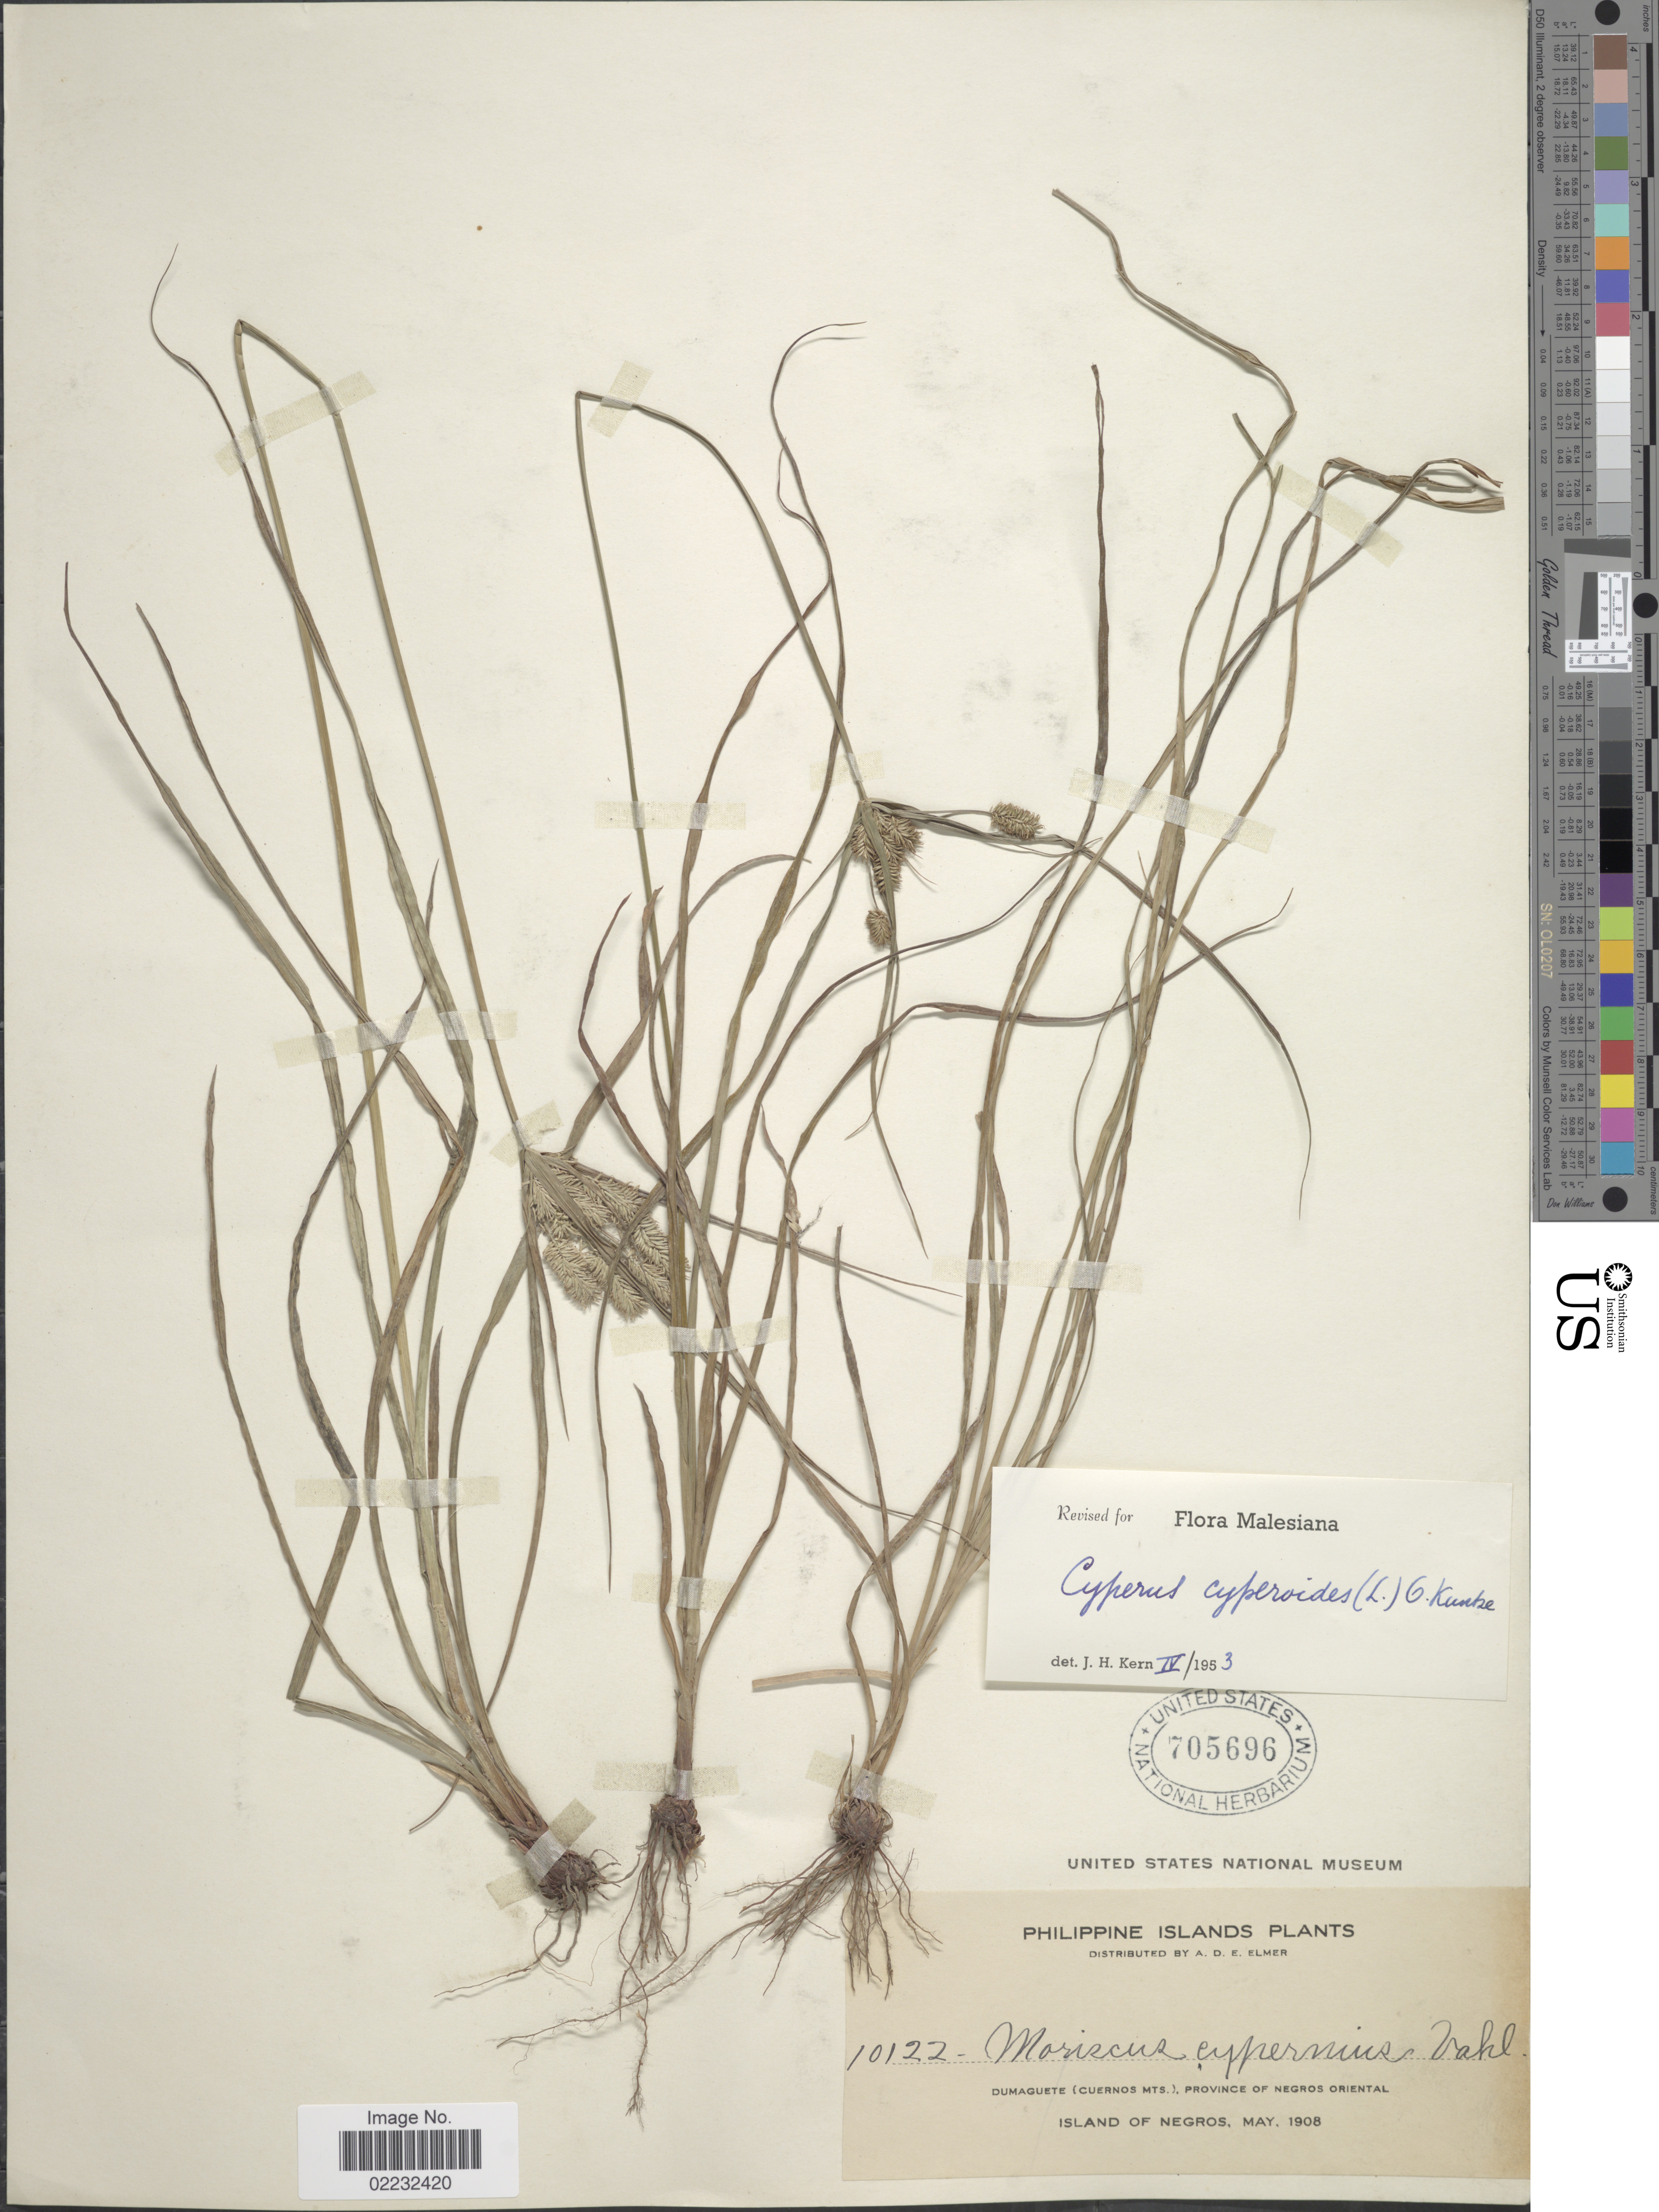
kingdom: Plantae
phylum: Tracheophyta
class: Liliopsida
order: Poales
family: Cyperaceae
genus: Cyperus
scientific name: Cyperus cyperoides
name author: (L.) Kuntze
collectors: A. D. E. Elmer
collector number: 10122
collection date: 1908-05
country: Philippines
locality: Dumaguete (Cuernos Mts.), Province of Negros Oriental. Island of Negros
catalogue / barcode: US 705696